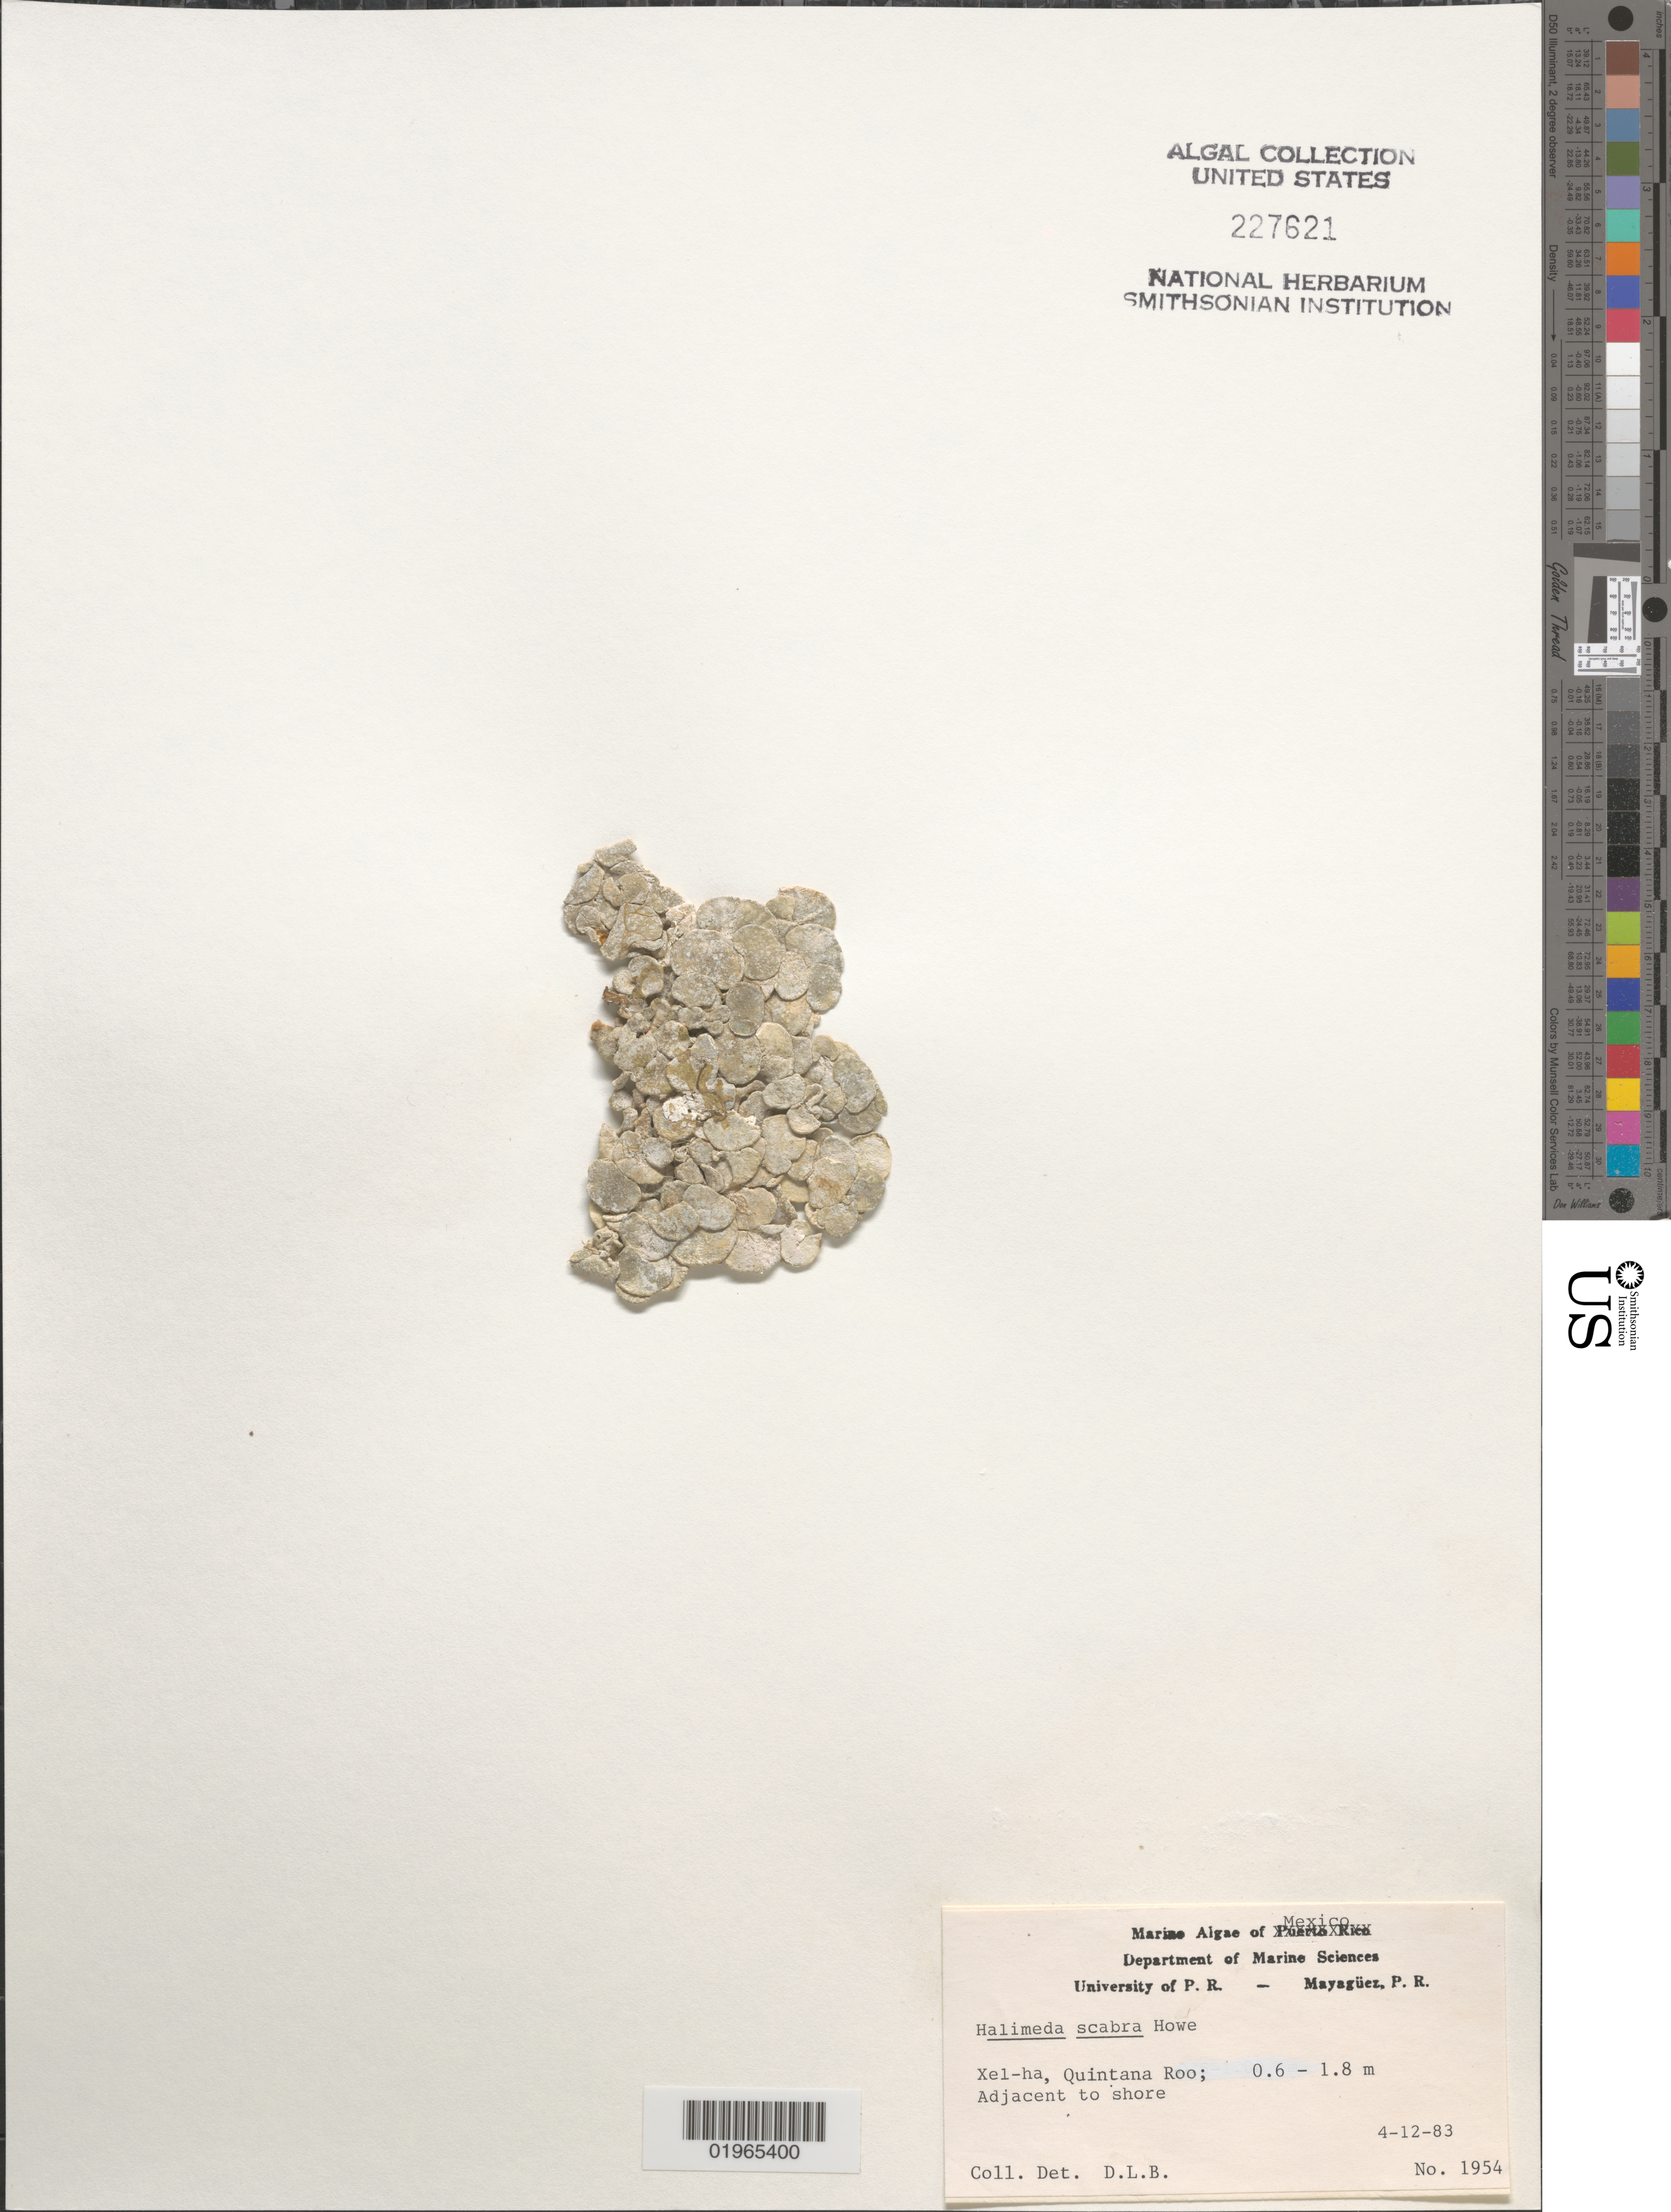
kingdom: Plantae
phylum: Chlorophyta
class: Ulvophyceae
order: Bryopsidales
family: Halimedaceae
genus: Halimeda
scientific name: Halimeda scabra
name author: M. Howe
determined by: Ballantine, D. L.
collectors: D.L. Ballantine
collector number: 1954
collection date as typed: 12 Apr 1983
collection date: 1983-04-12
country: Mexico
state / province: Quintana Roo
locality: Xel-ha,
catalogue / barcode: US 227621